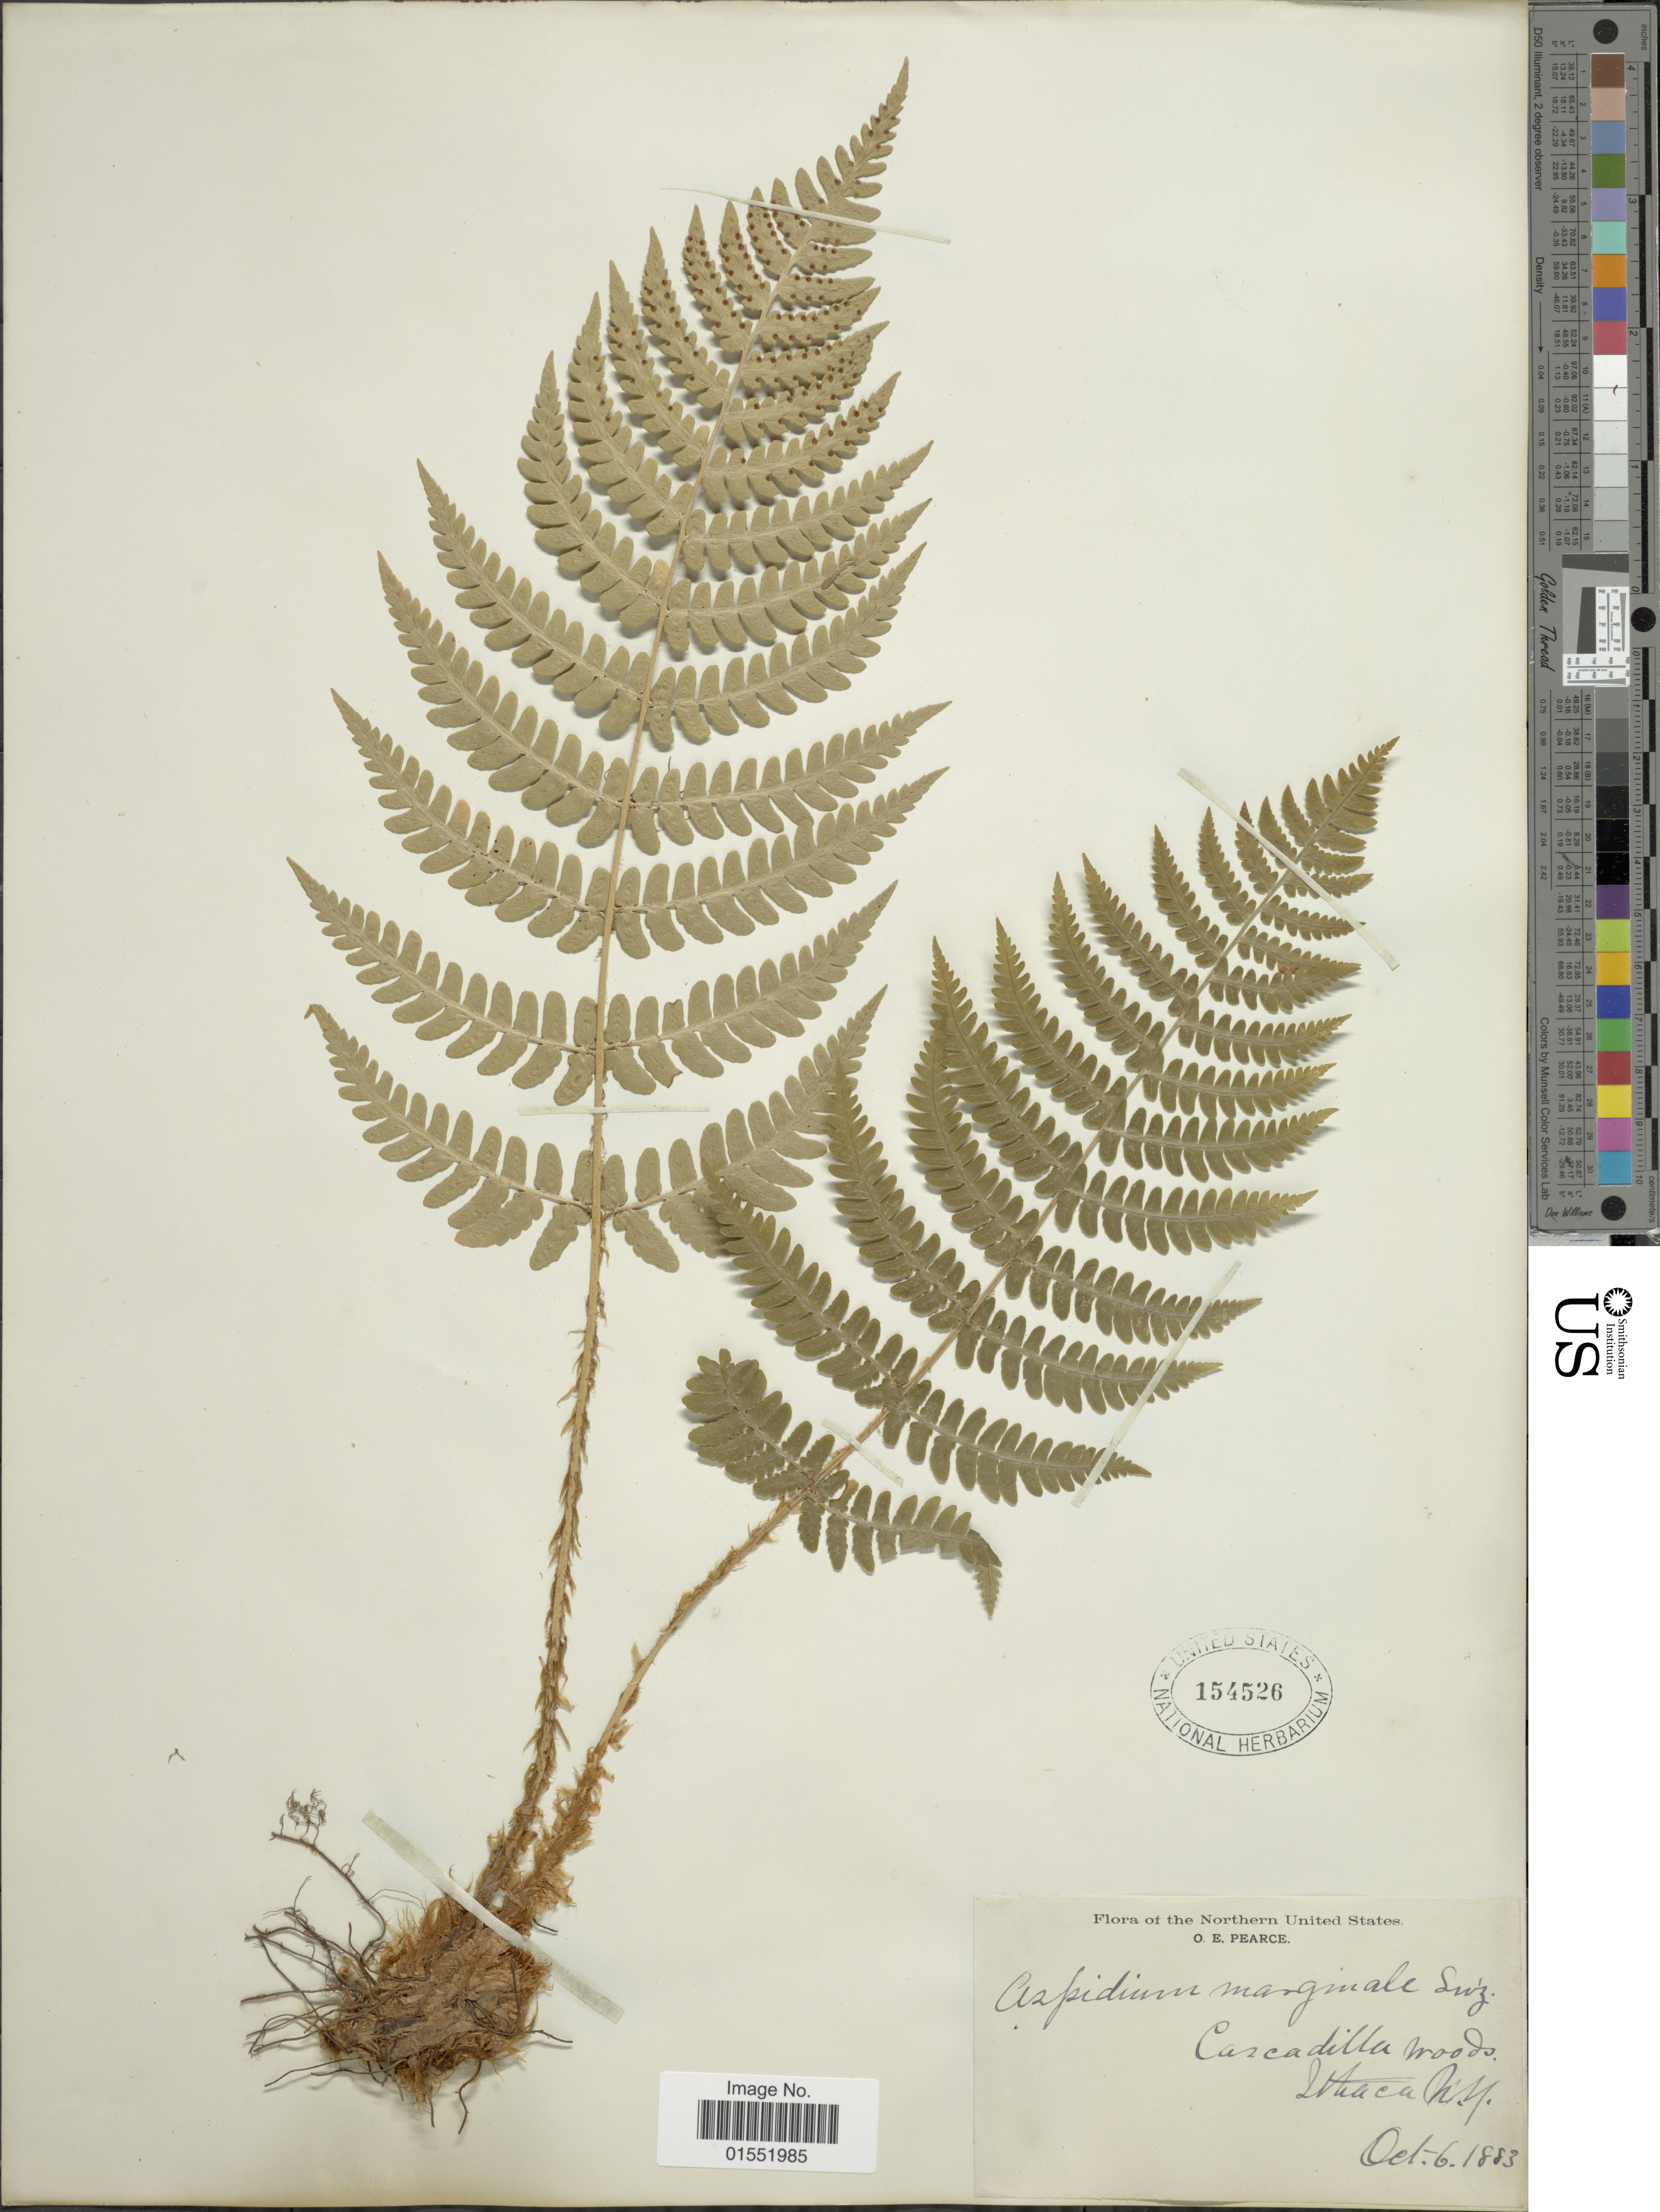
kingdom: Plantae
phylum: Tracheophyta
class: Polypodiopsida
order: Polypodiales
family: Dryopteridaceae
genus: Dryopteris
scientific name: Dryopteris marginalis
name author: (L.) A. Gray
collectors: O. E. Pearce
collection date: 1883-10-06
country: United States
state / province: New York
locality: Cascadilla Woods. Ithaca N.Y.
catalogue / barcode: US 154526